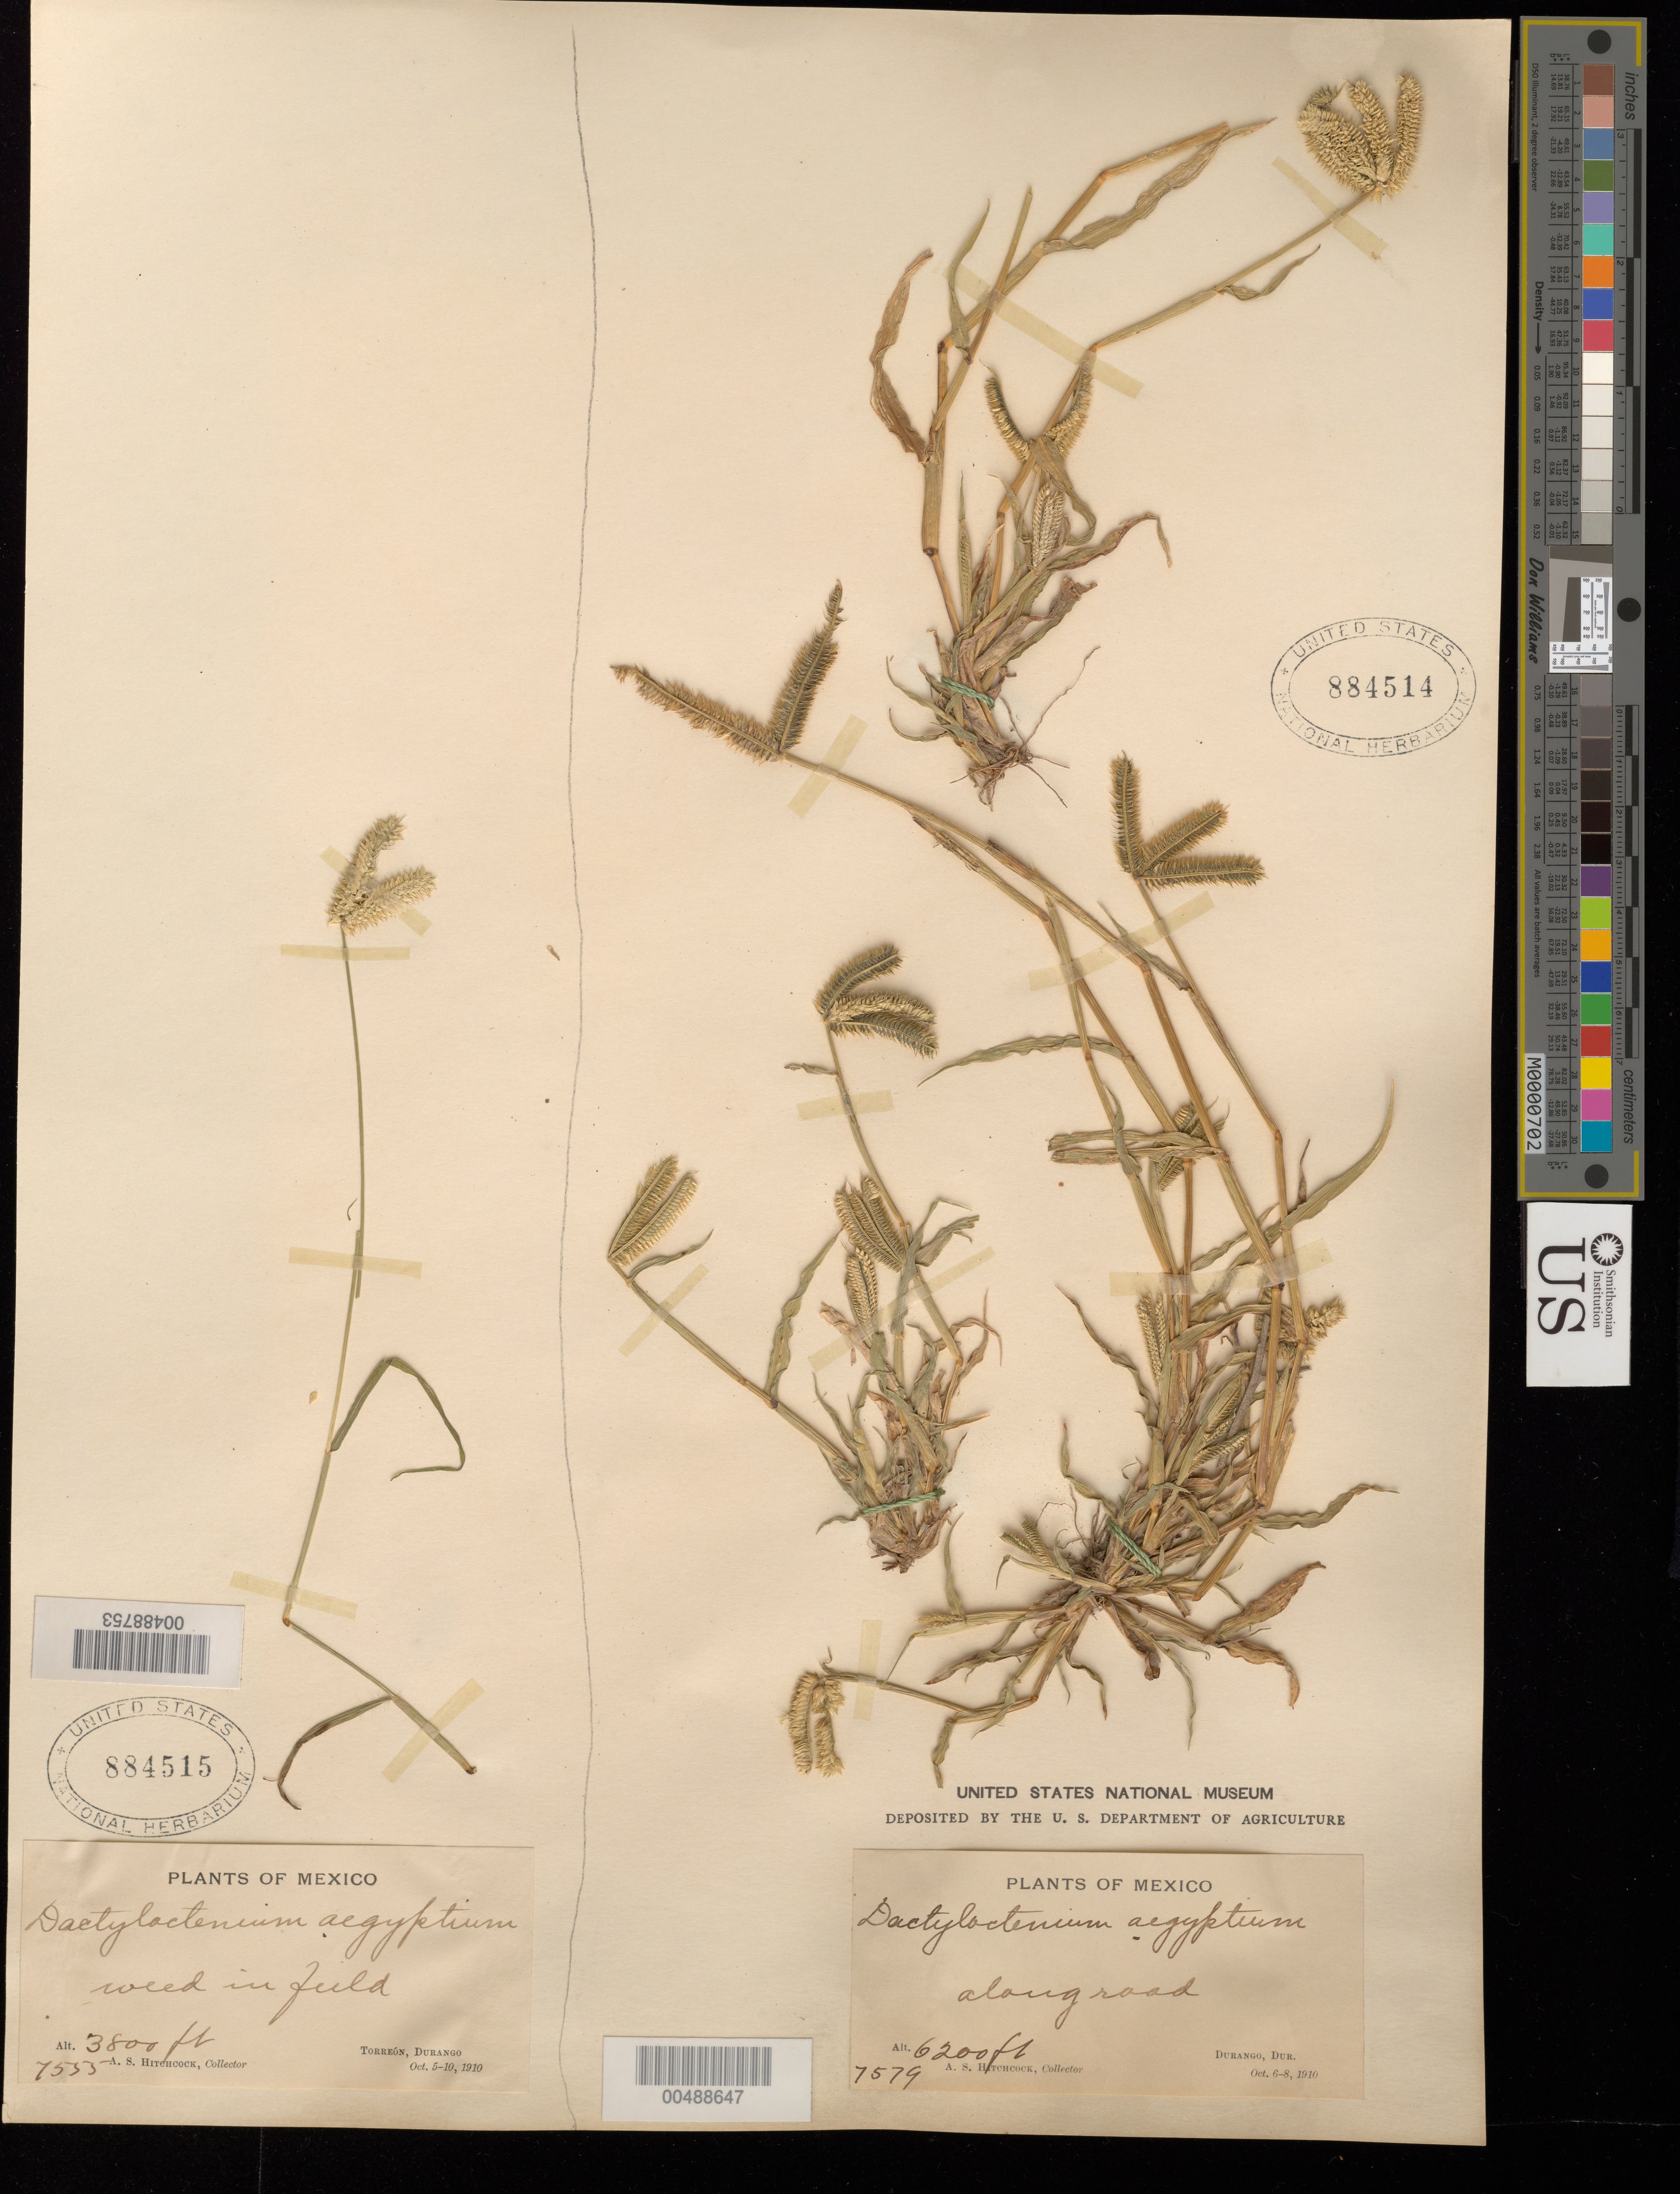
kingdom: Plantae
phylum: Tracheophyta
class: Liliopsida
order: Poales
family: Poaceae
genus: Dactyloctenium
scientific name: Dactyloctenium aegyptium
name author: (L.) Willd.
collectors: A. S. Hitchcock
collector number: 7579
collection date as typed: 6 Oct 1910 to 8 Oct 1910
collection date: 1910-10-06/1910-10-08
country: Mexico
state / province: Durango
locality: Durango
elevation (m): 1890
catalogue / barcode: US 884514